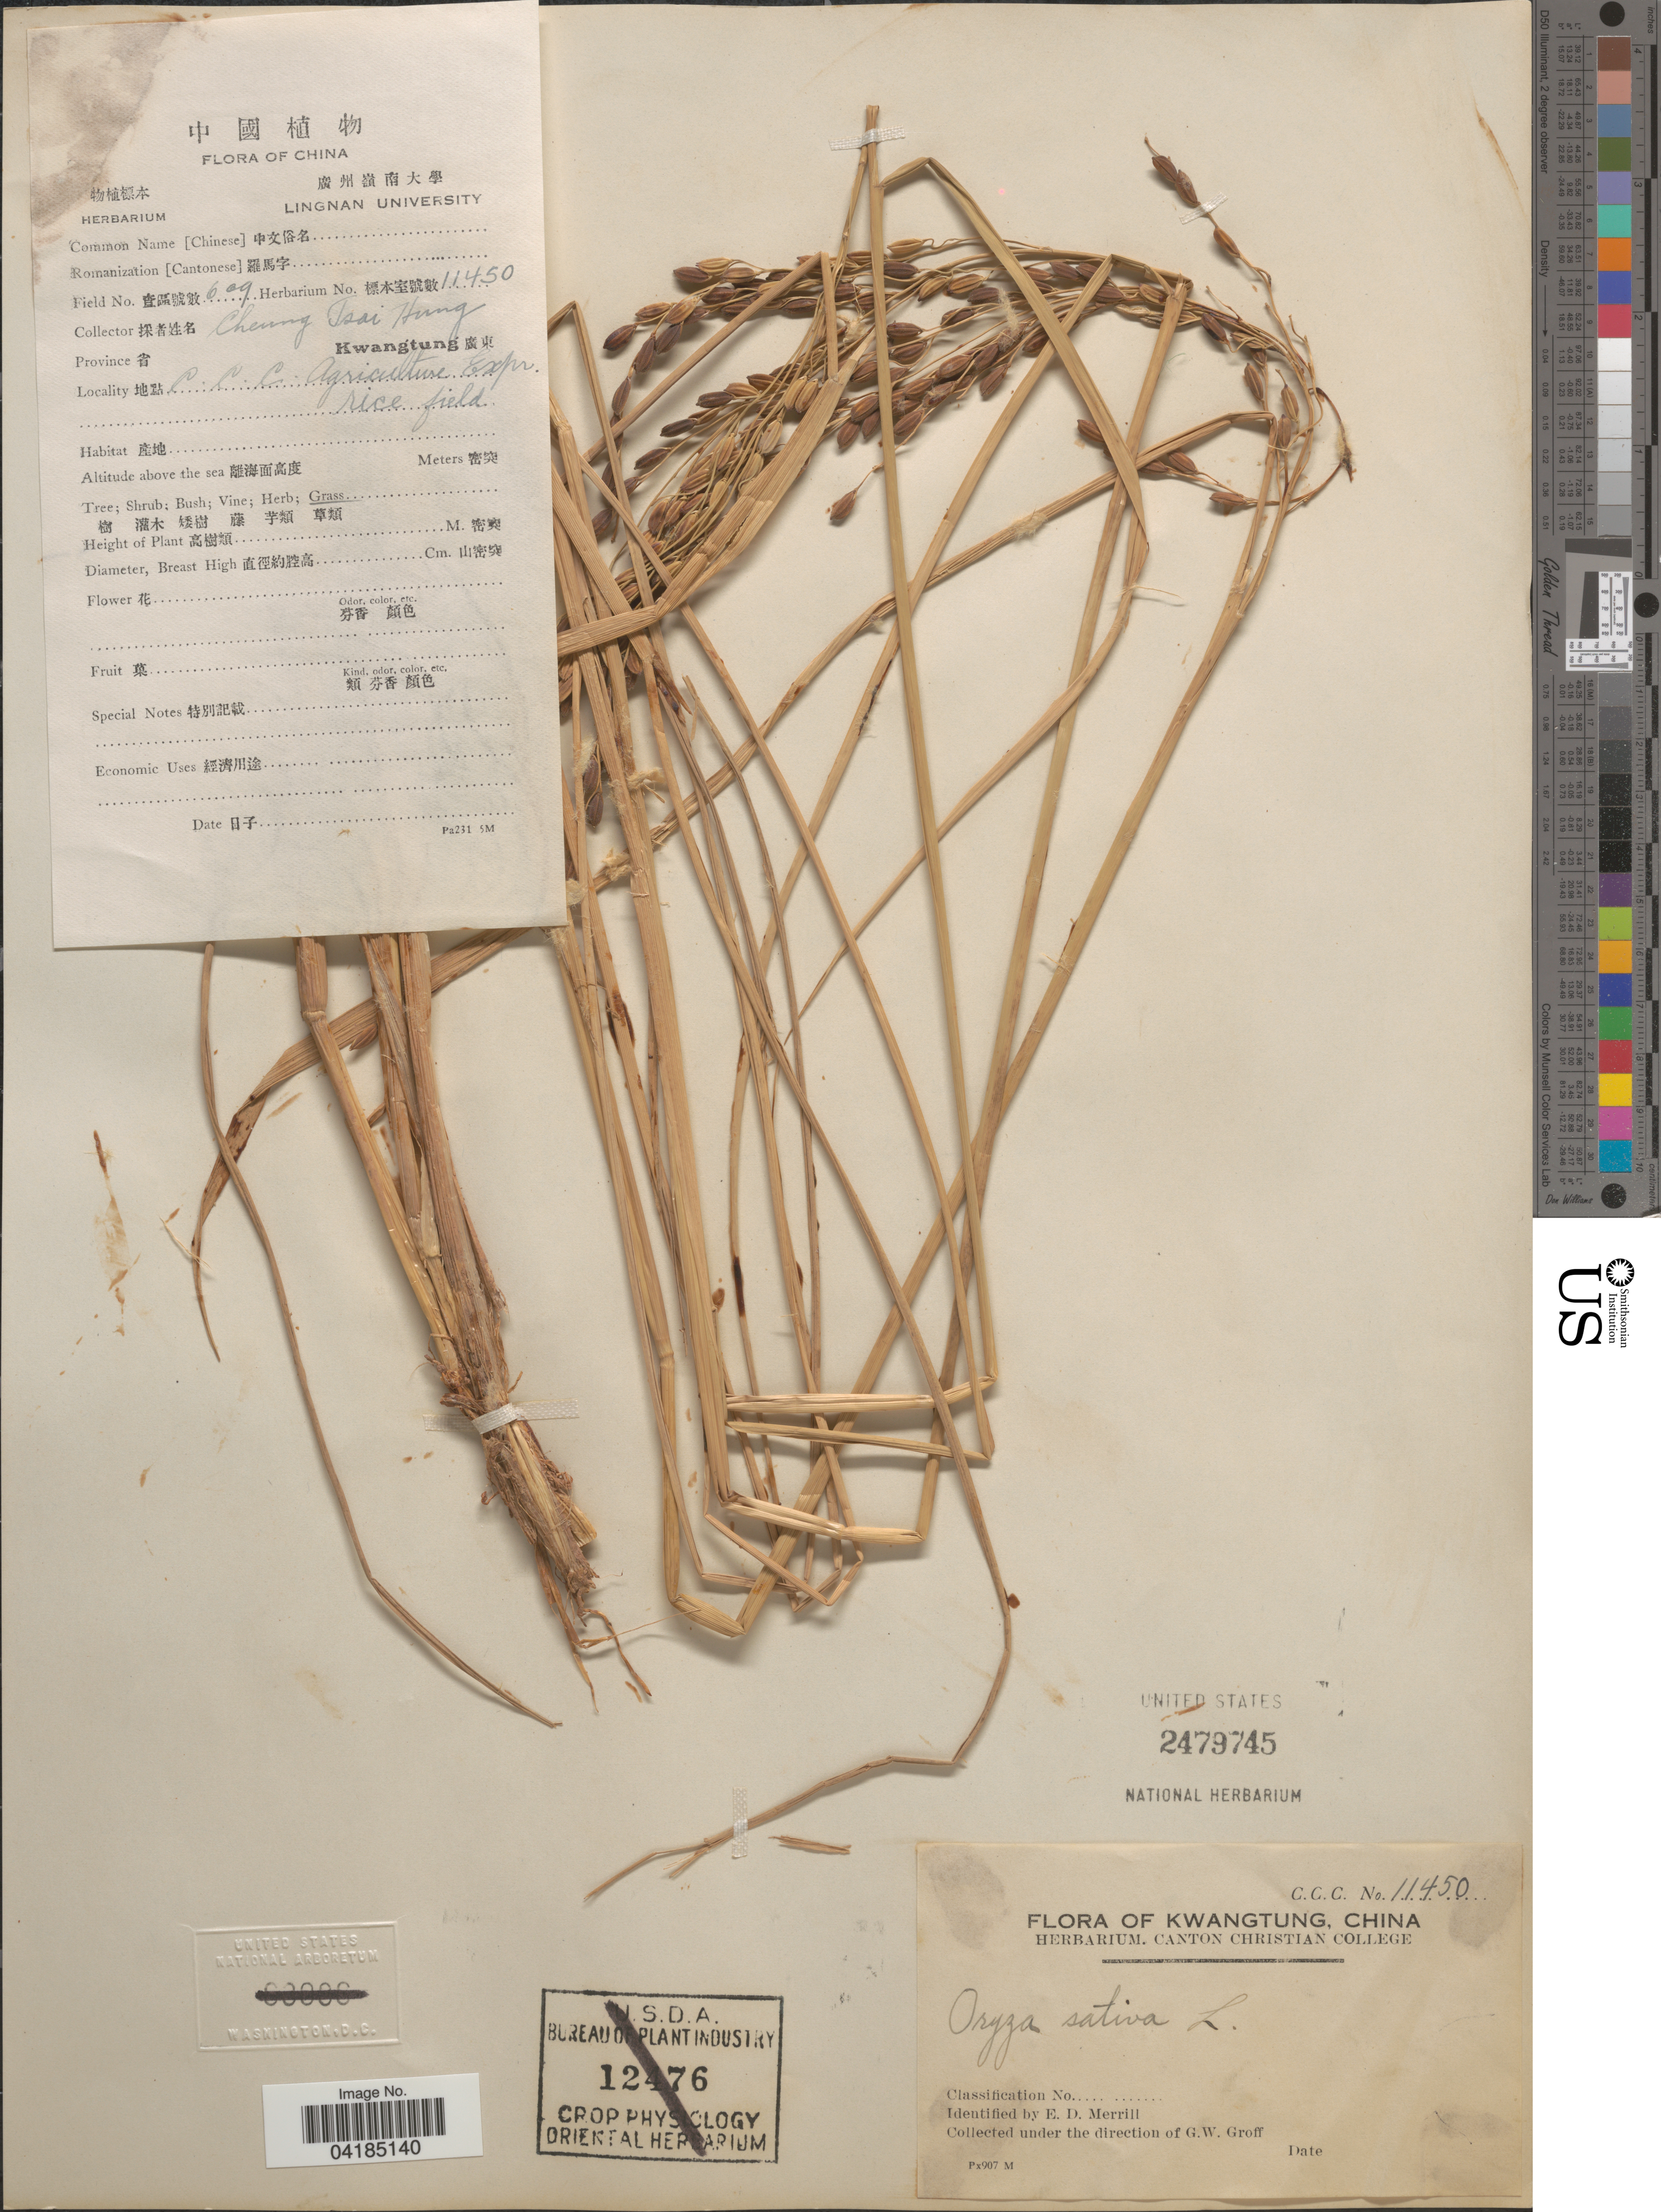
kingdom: Plantae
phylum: Tracheophyta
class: Liliopsida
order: Poales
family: Poaceae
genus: Oryza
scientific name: Oryza sativa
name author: L.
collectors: Cheung Tsai Hung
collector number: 609/11450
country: China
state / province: Guangdong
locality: Province Kwangtung. X. C.C.C. Agriculture Expr. rice field.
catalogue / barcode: US 2479745